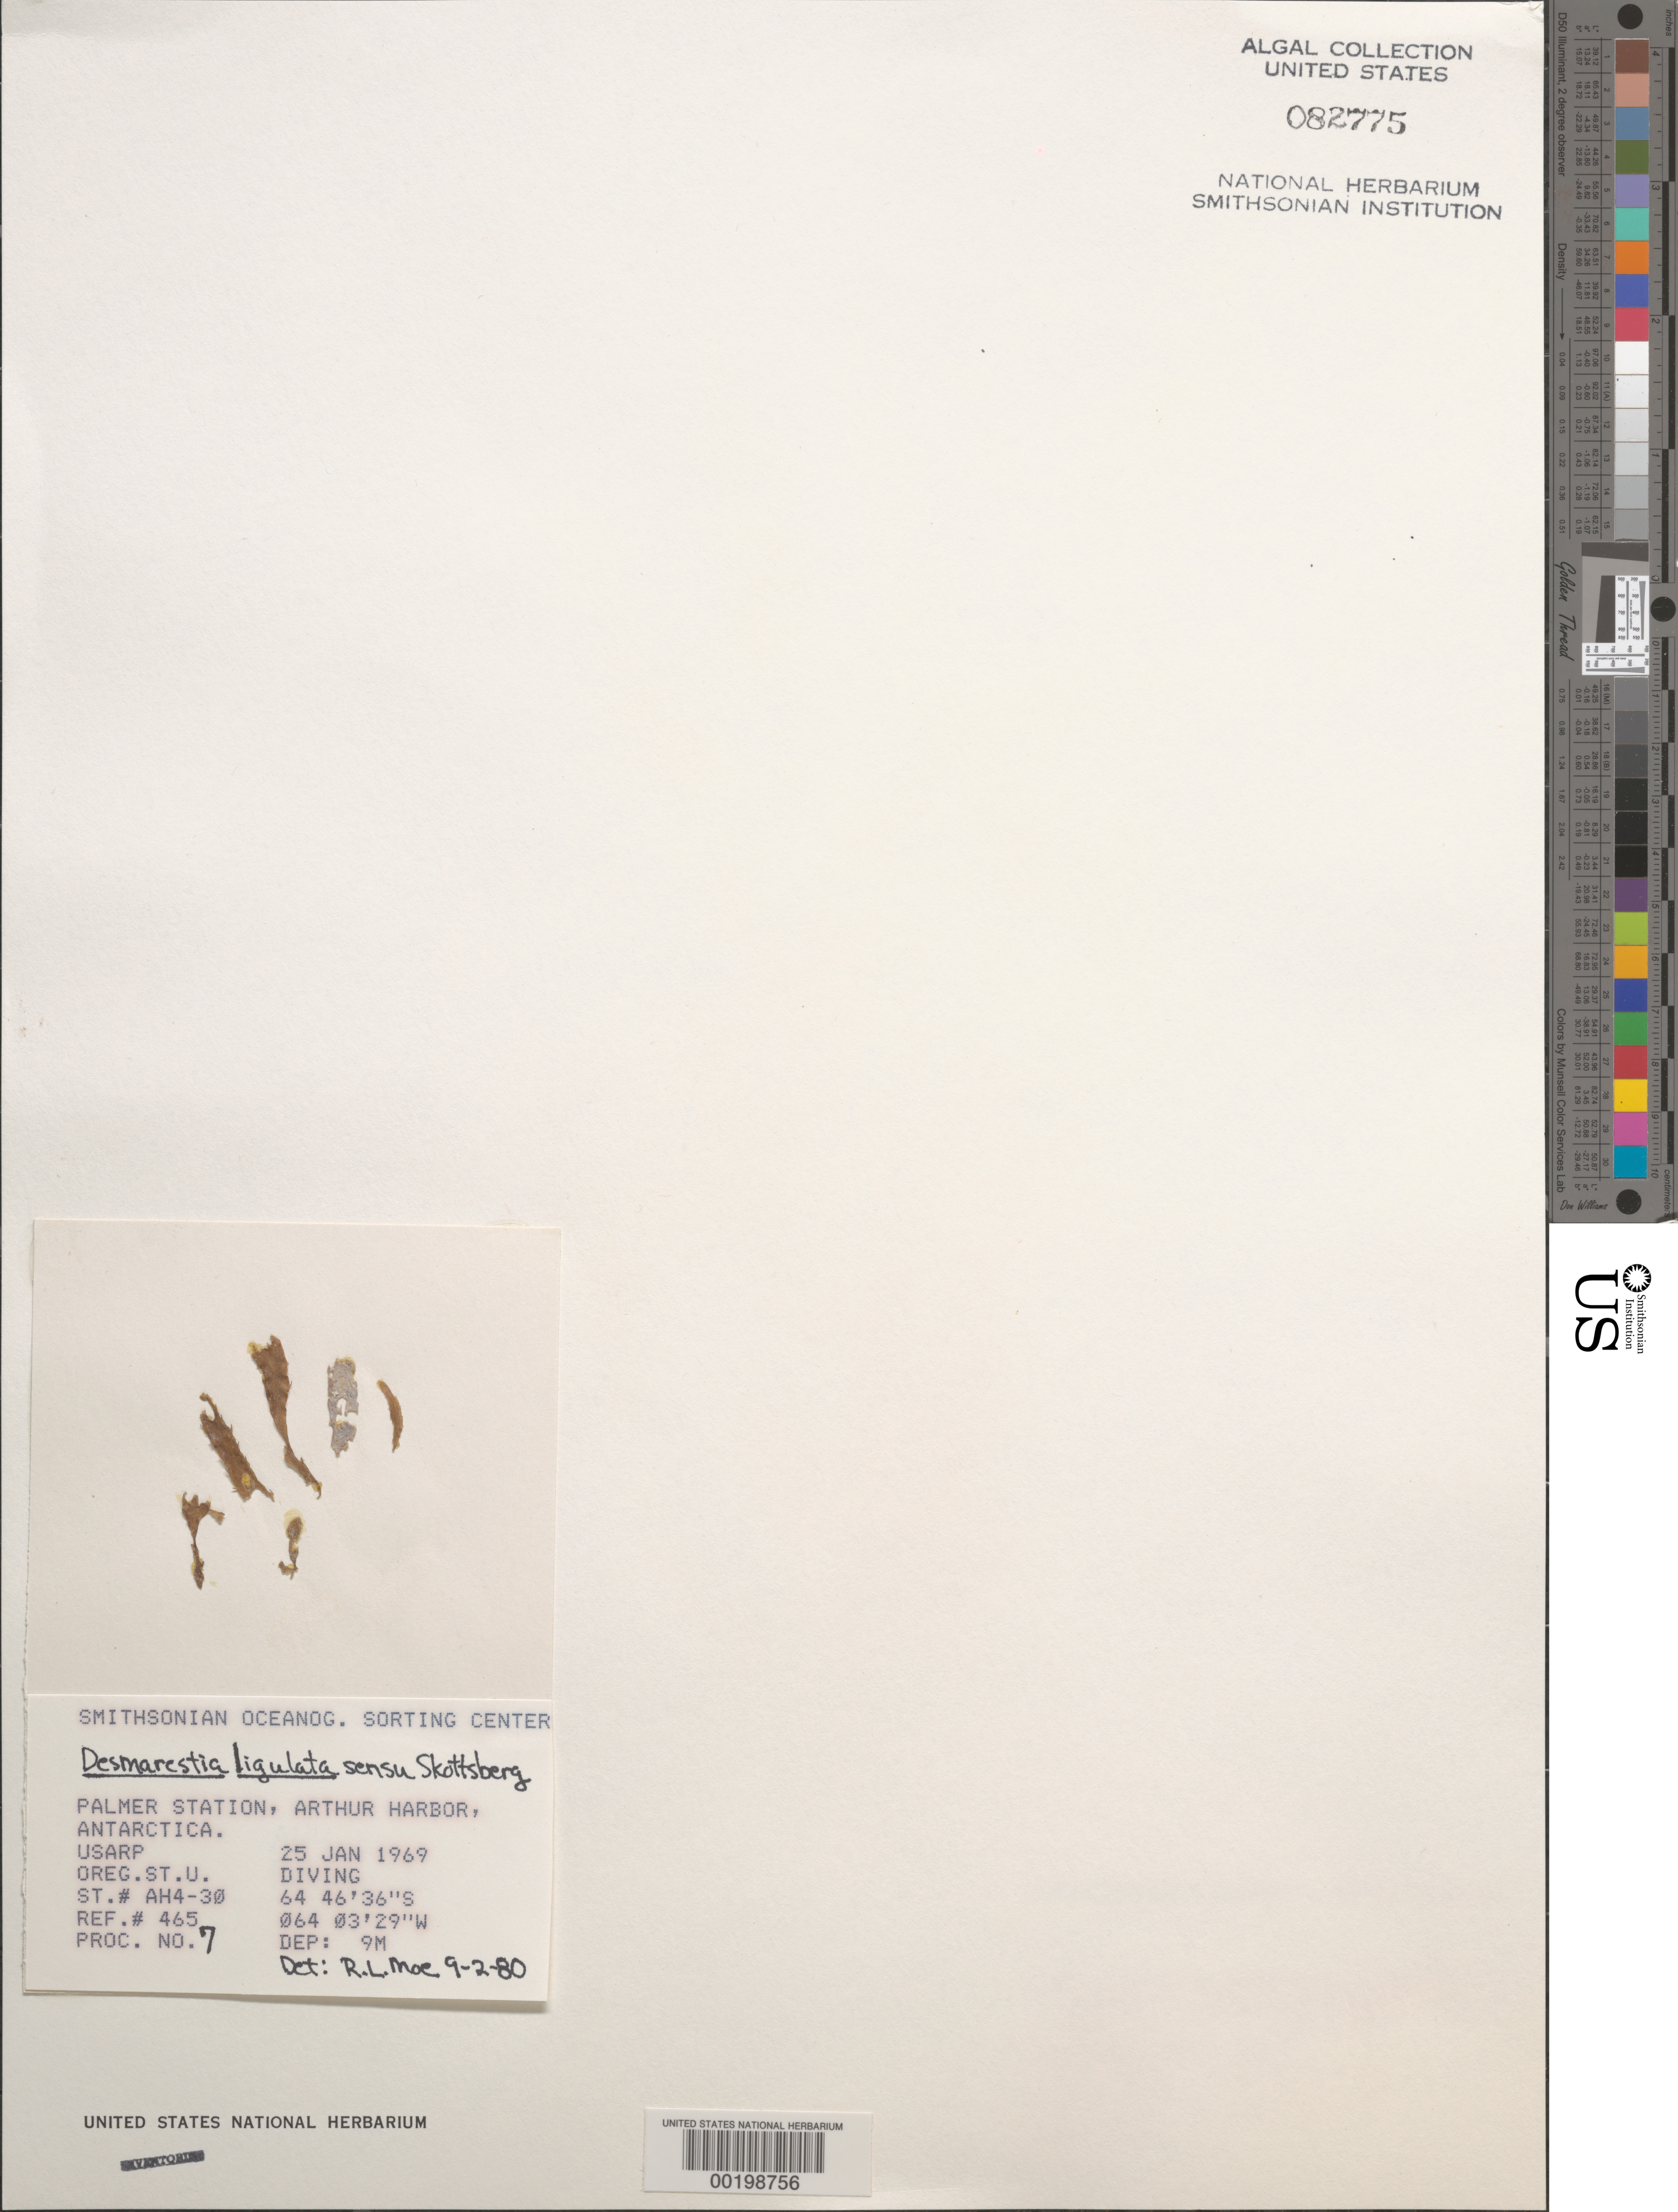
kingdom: Chromista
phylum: Ochrophyta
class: Phaeophyceae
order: Desmarestiales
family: Desmarestiaceae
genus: Desmarestia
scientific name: Desmarestia ligulata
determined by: Moe, R. L.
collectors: Oregon State University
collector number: Station Ah4-30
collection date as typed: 25 Jan 1969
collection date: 1969-01-25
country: Antarctica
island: Anvers Island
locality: Palmer Station, Arthur Harbor, Antarctic Peninsula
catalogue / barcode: US 82775